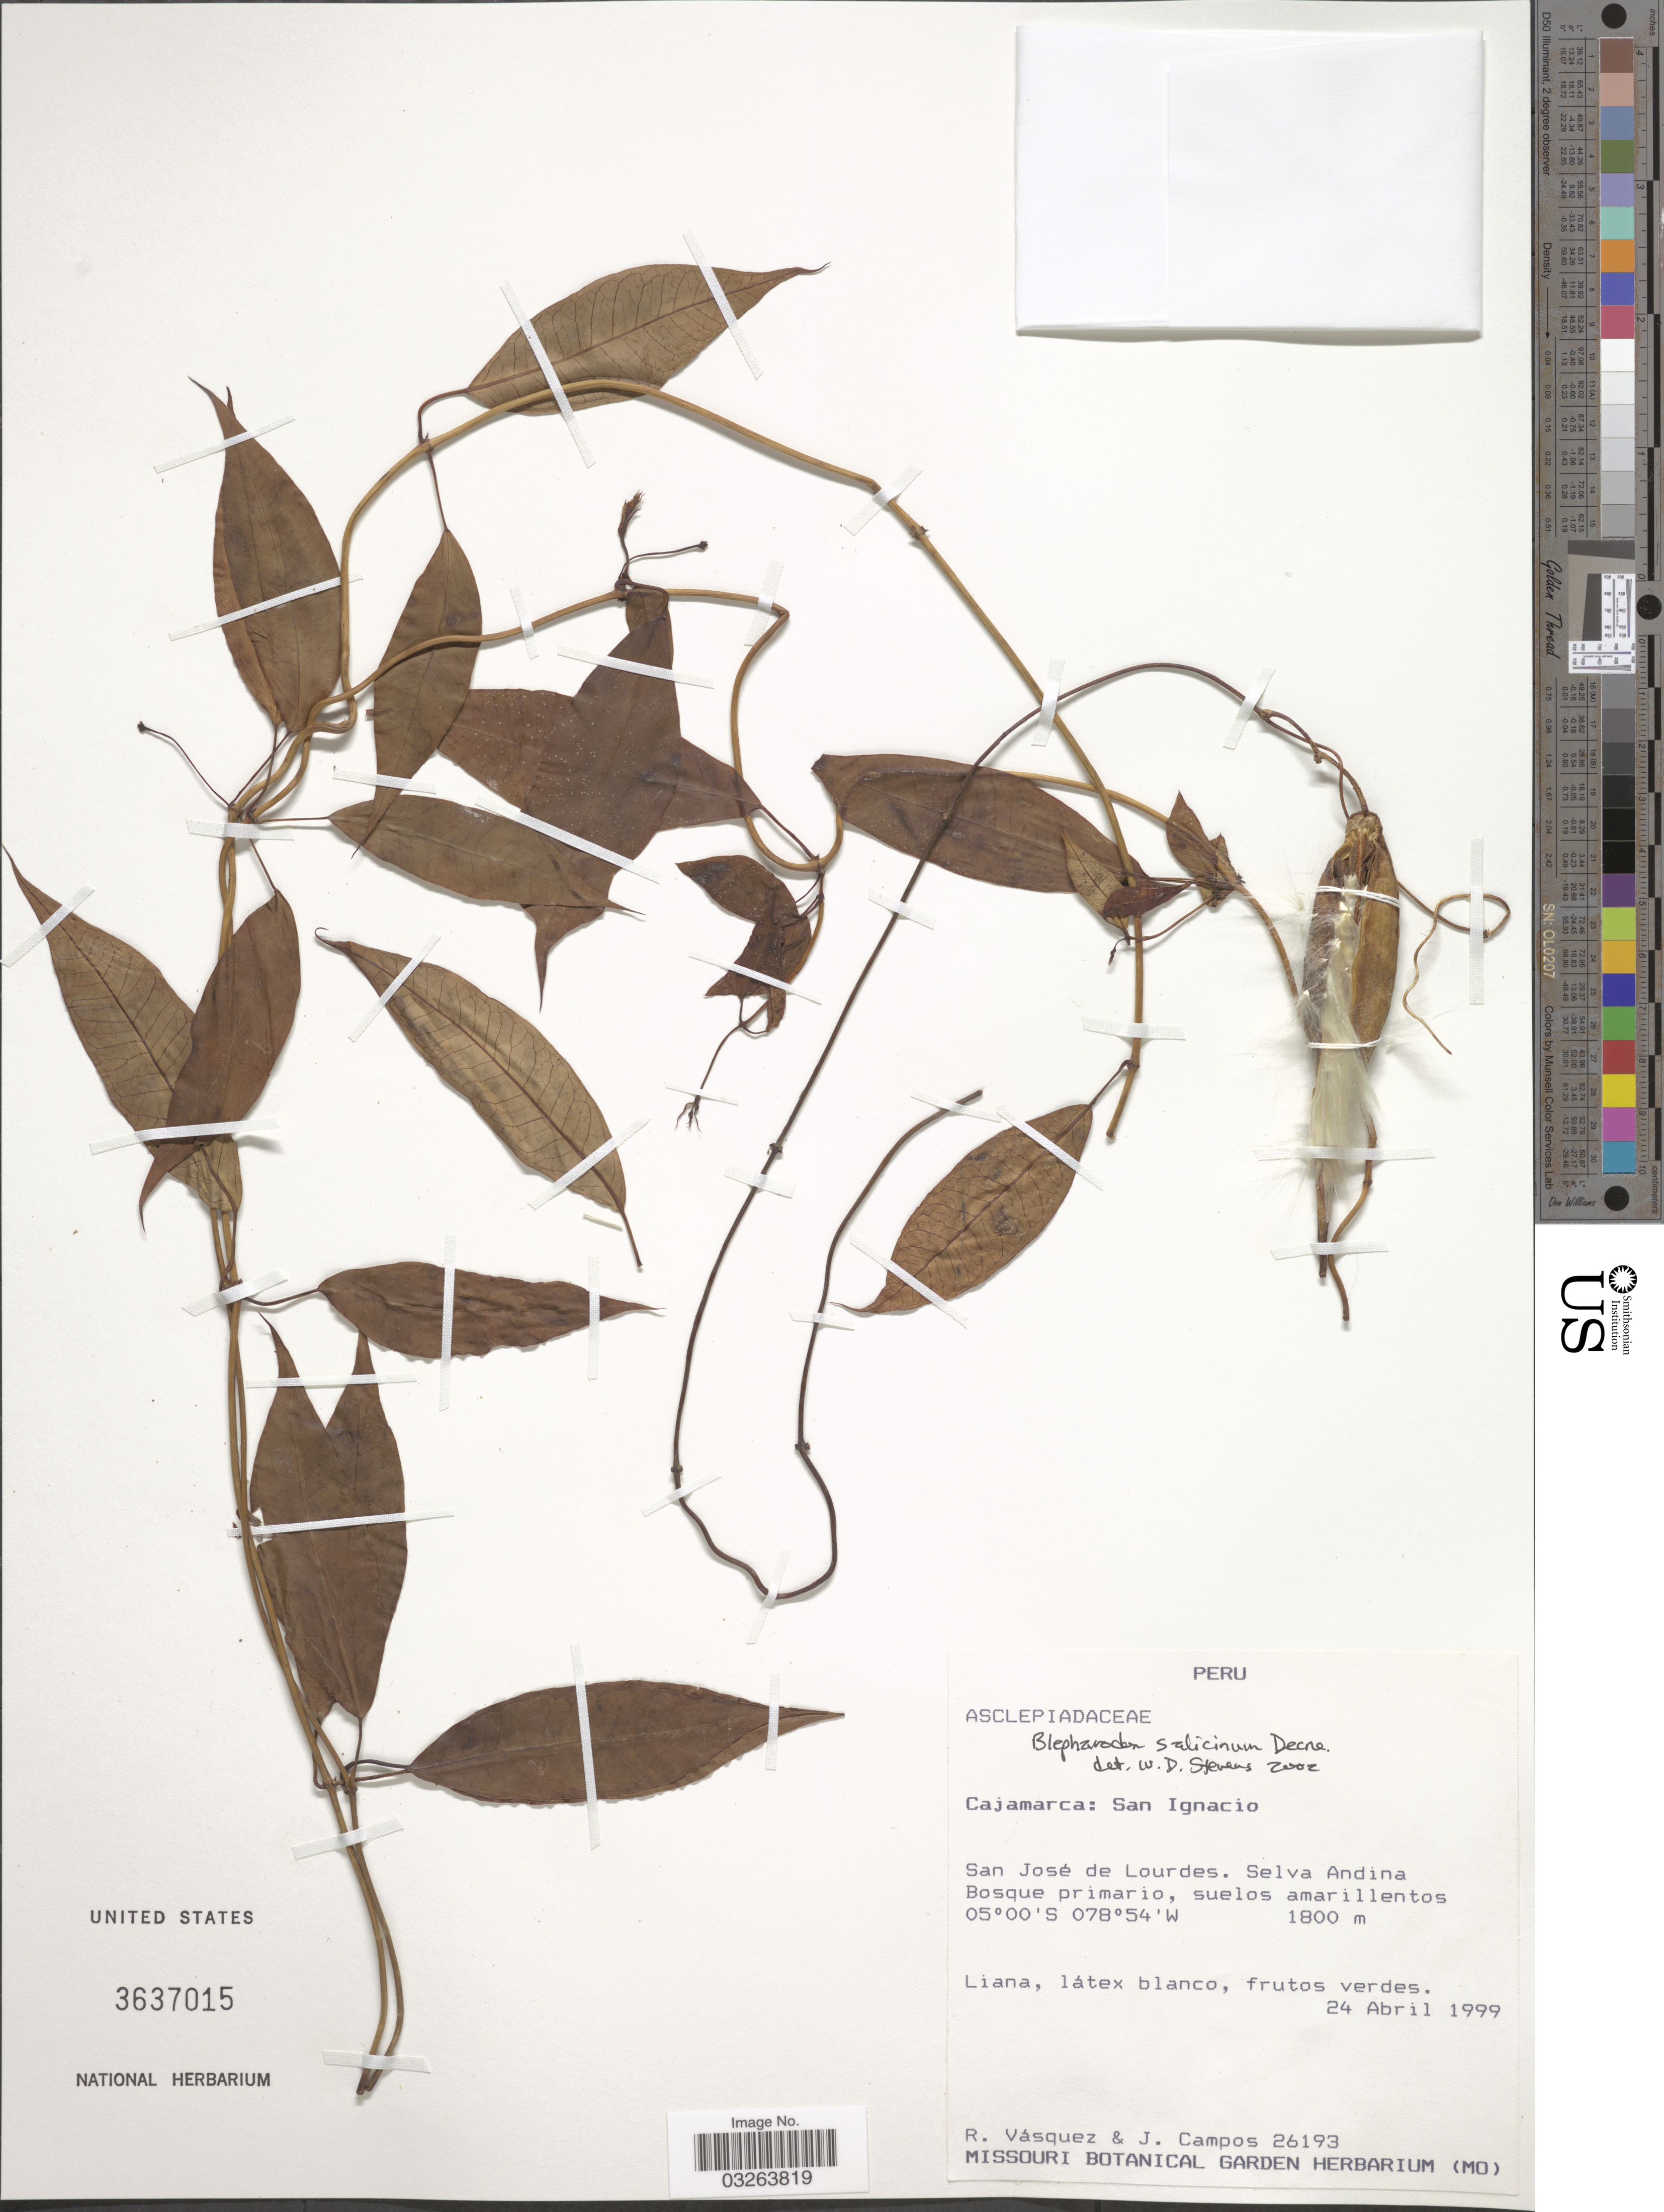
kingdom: Plantae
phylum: Tracheophyta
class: Magnoliopsida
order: Gentianales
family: Apocynaceae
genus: Blepharodon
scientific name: Blepharodon salicinum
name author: Decne.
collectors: R. Vásquez & J. Campos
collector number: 26193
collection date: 1999-04-24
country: Peru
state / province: Cajamarca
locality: San Ignacio. San José de Lourdes. Selva Andina Bosque primario, amarillentos.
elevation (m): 1800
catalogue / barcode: US 3637015